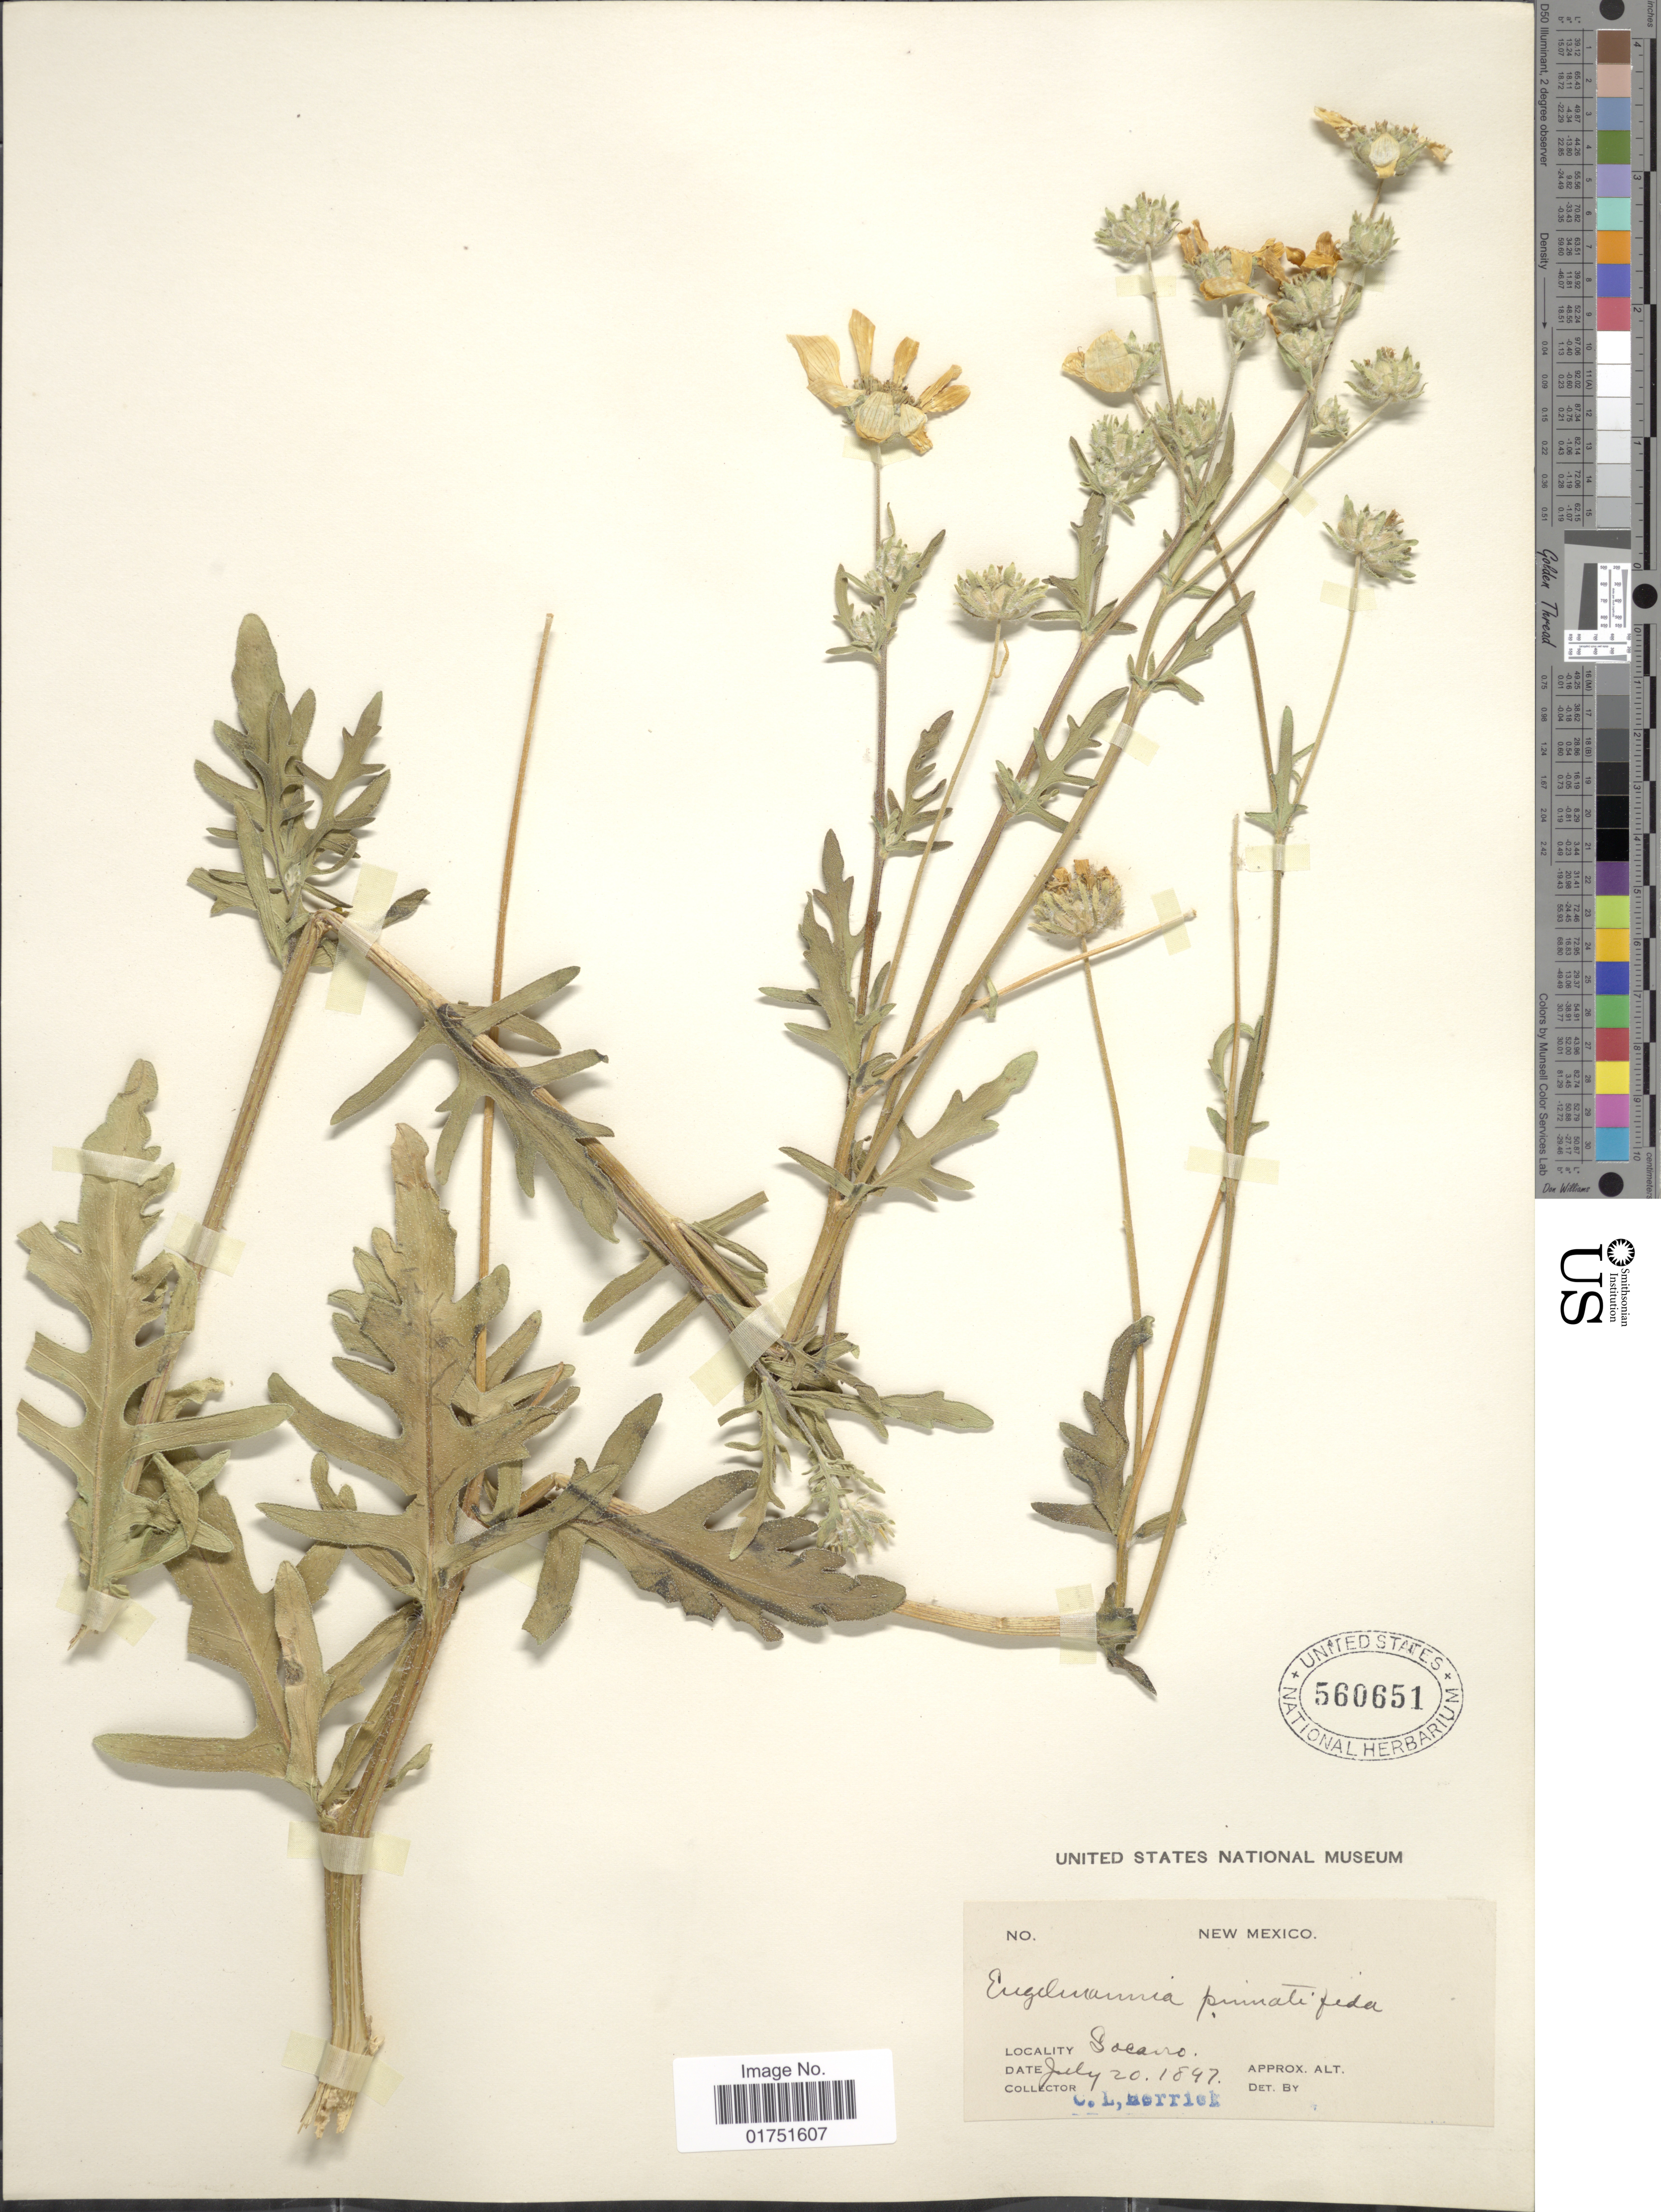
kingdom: Plantae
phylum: Tracheophyta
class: Magnoliopsida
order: Asterales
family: Asteraceae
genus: Engelmannia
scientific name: Engelmannia pinnatifida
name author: Torr. & A. Gray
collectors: C. Herrick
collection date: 1847-07-20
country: United States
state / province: New Mexico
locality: Socarro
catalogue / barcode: US 560651